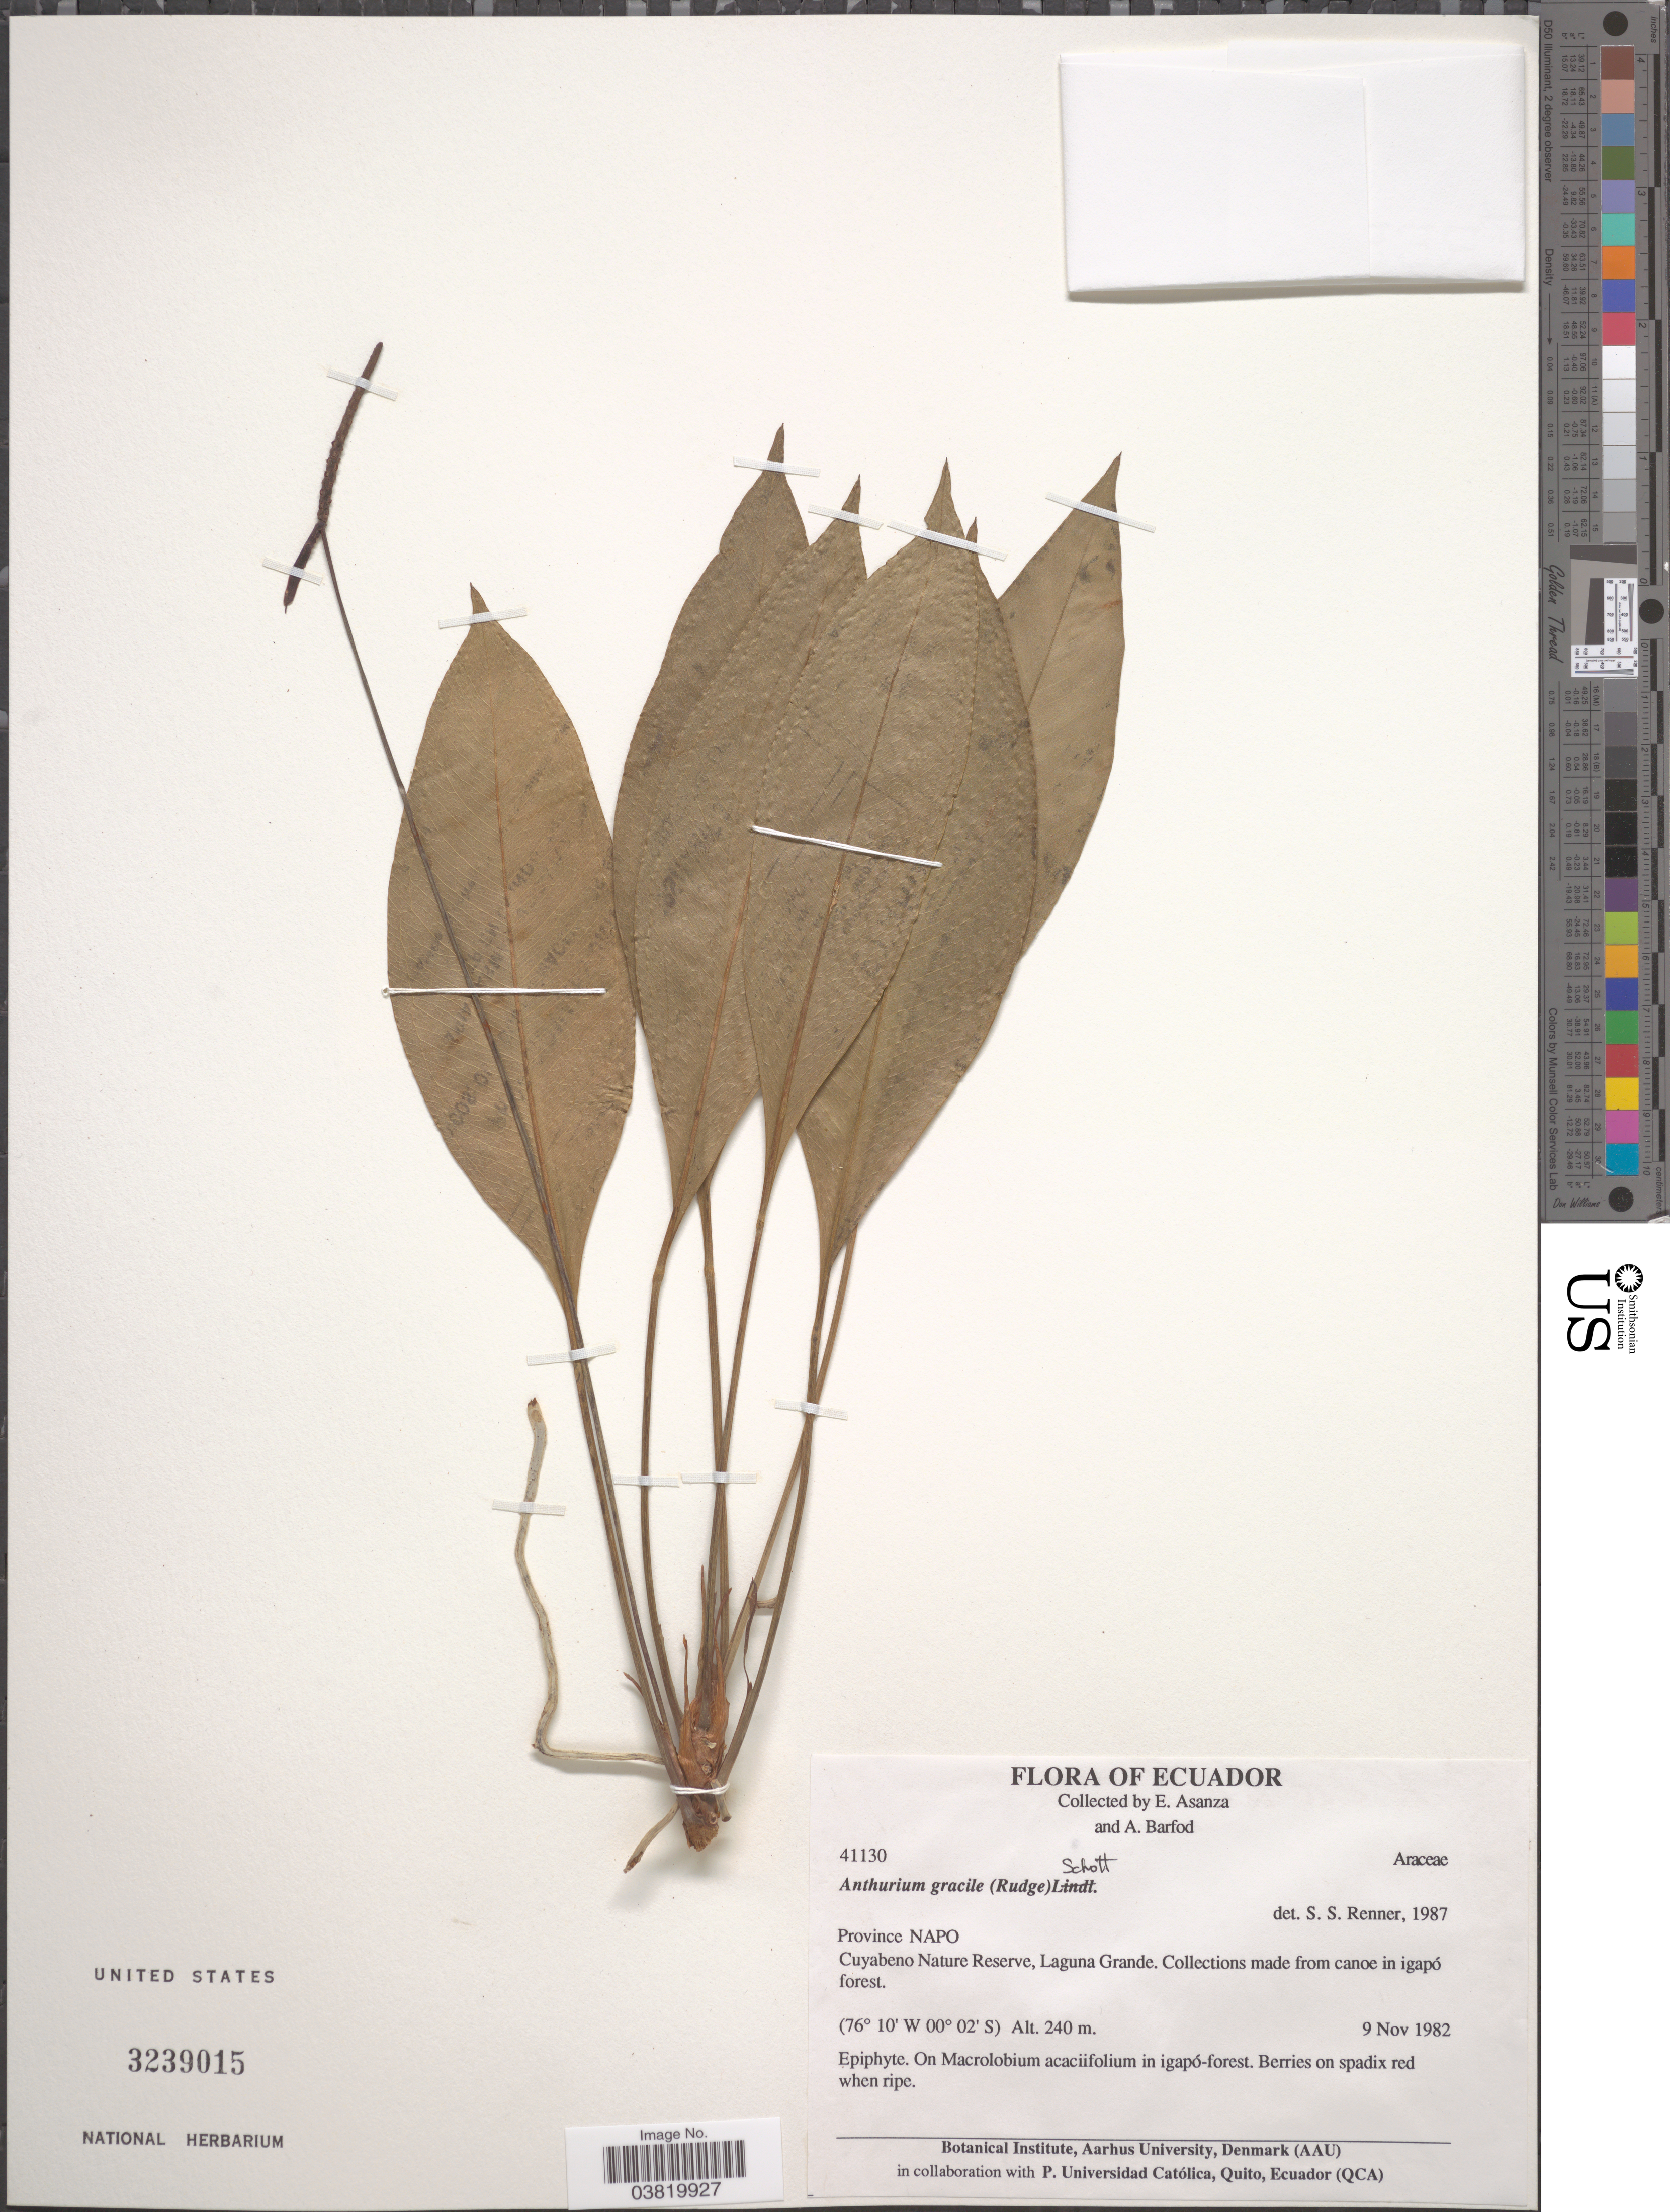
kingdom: Plantae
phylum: Tracheophyta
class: Liliopsida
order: Alismatales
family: Araceae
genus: Anthurium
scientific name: Anthurium gracile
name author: (Rudge) Schott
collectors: E. Asanza & A. Barfod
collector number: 41130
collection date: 1982-11-09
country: Ecuador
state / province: Napo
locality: Cuyabeno Nature Reserve, Laguna Grande.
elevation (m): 240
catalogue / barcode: US 3239015